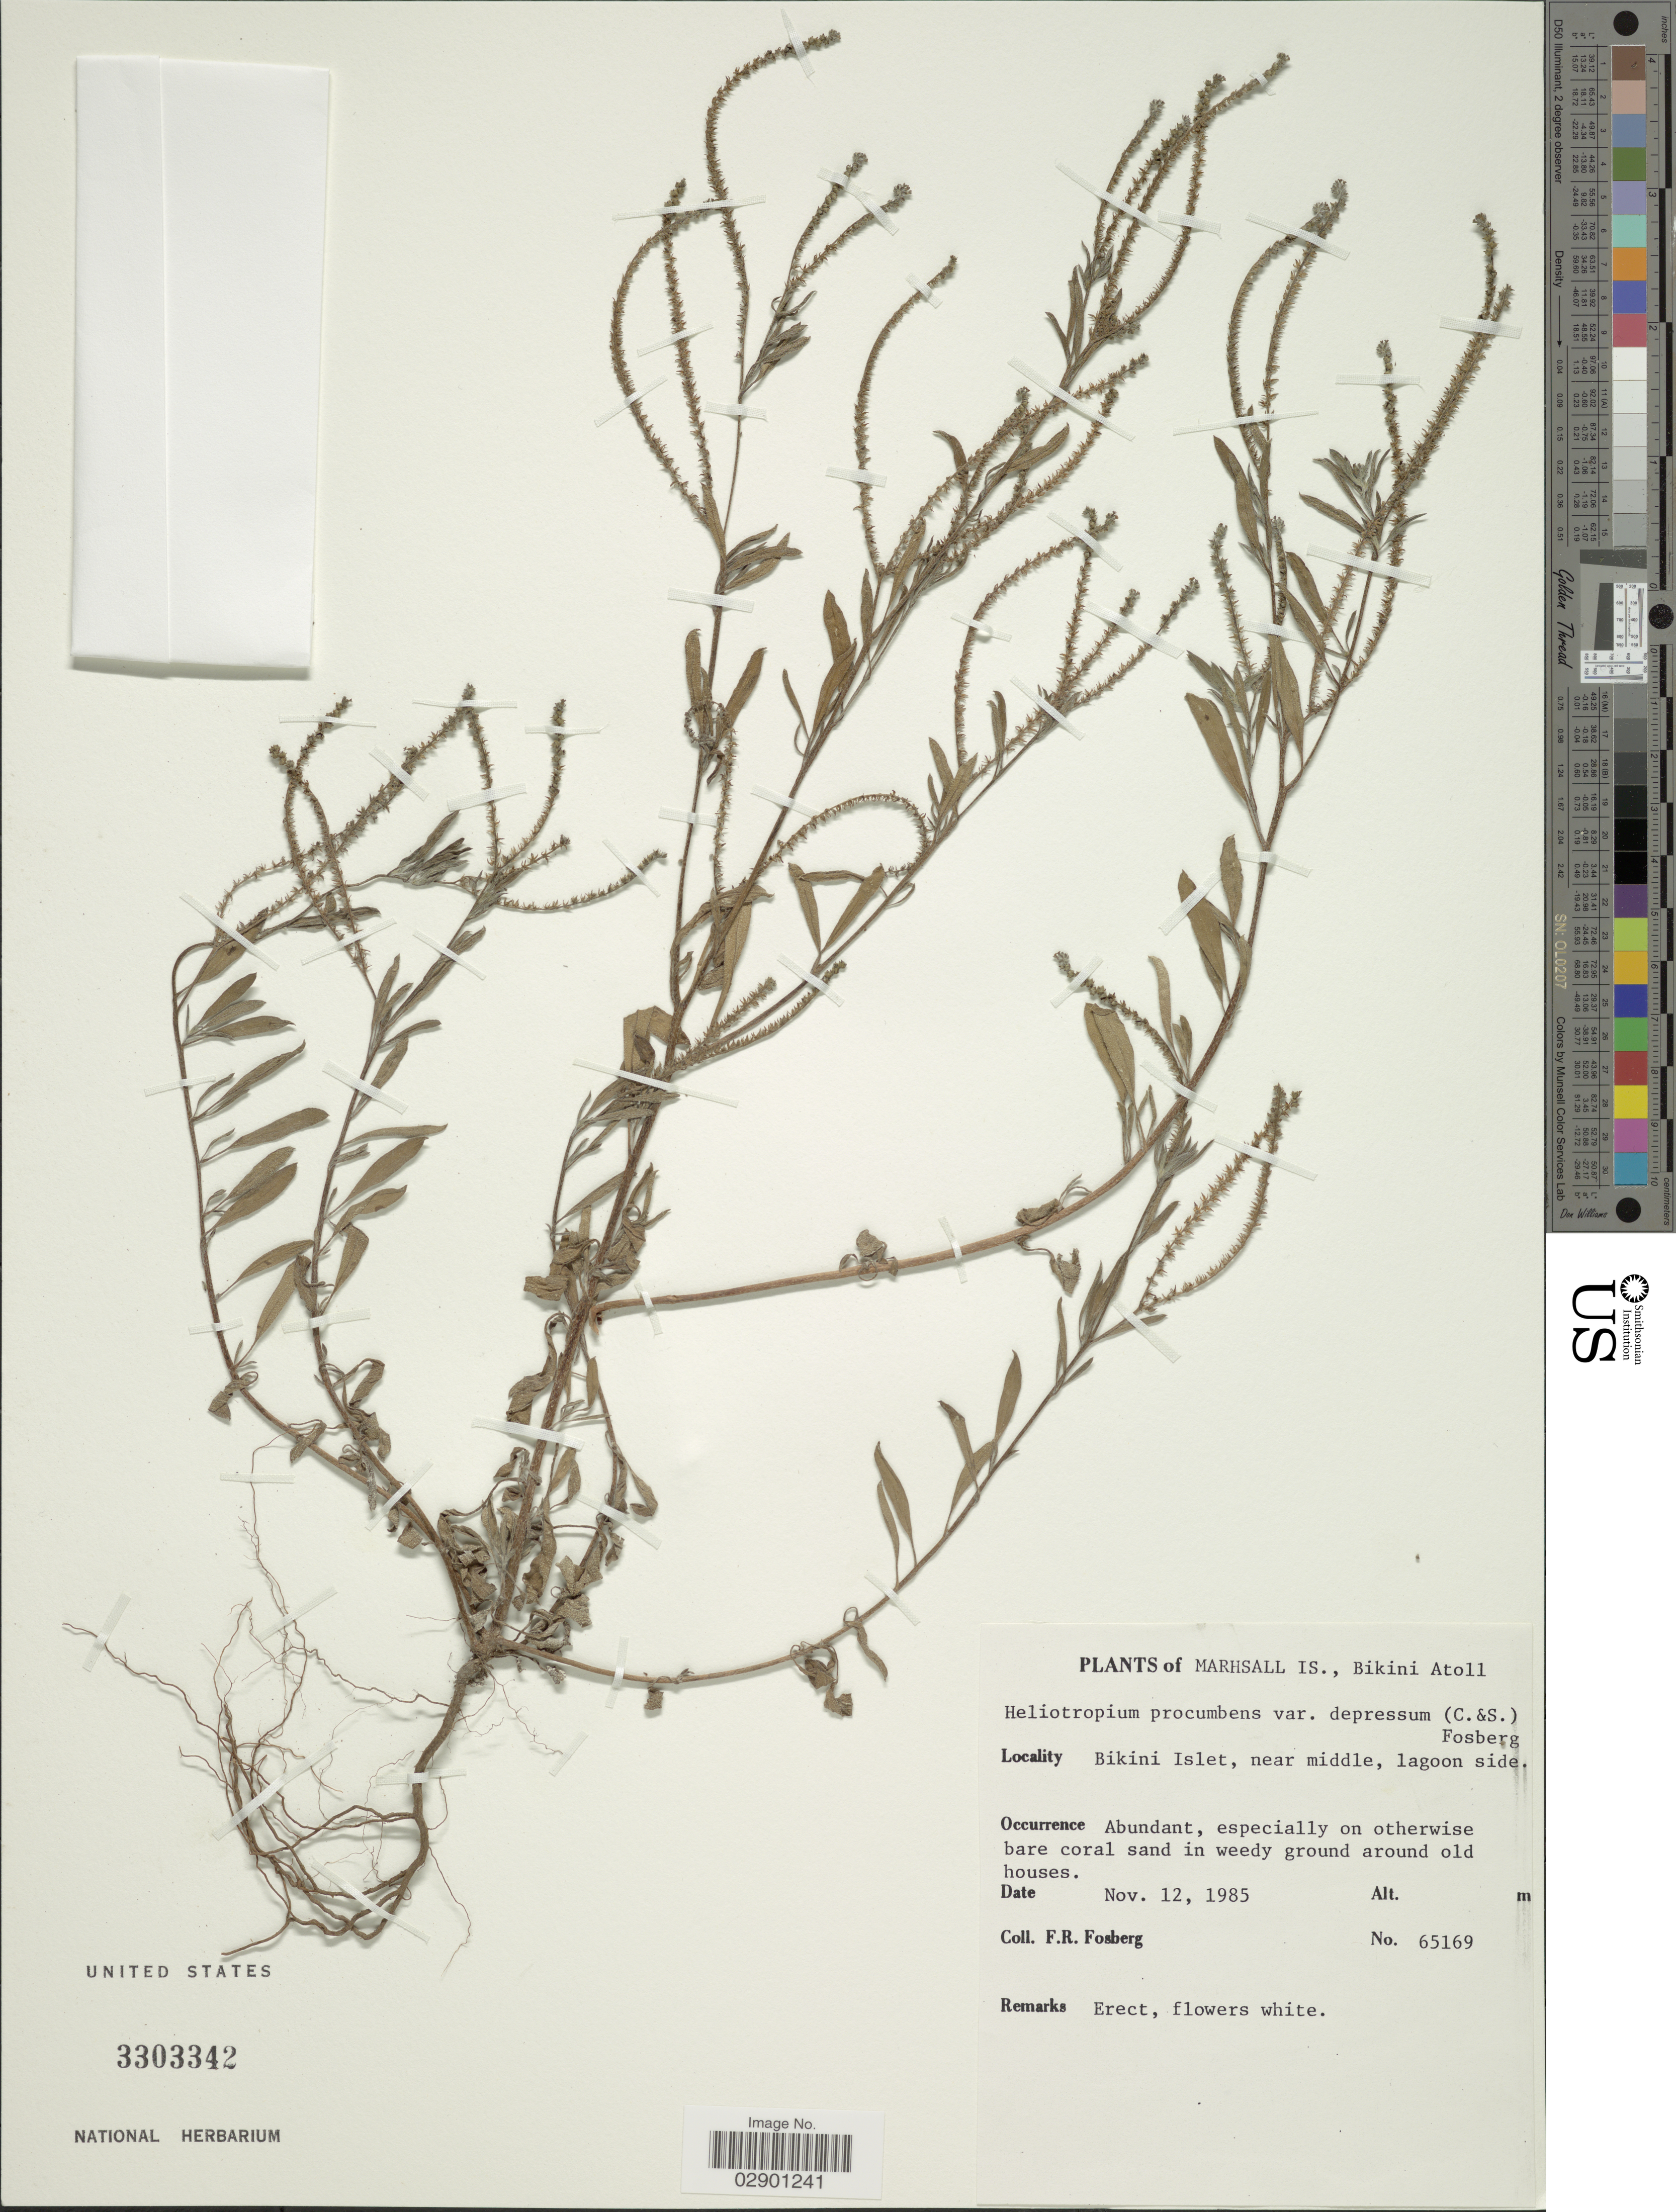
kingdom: Plantae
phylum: Tracheophyta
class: Magnoliopsida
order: Boraginales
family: Heliotropiaceae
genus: Heliotropium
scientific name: Heliotropium procumbens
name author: Mill.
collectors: F. R. Fosberg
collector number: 61569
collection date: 1985-11-12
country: Marshall Islands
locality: Bikini Atoll, Bikini Islet, near middle, lagoon side.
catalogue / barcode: US 3303342